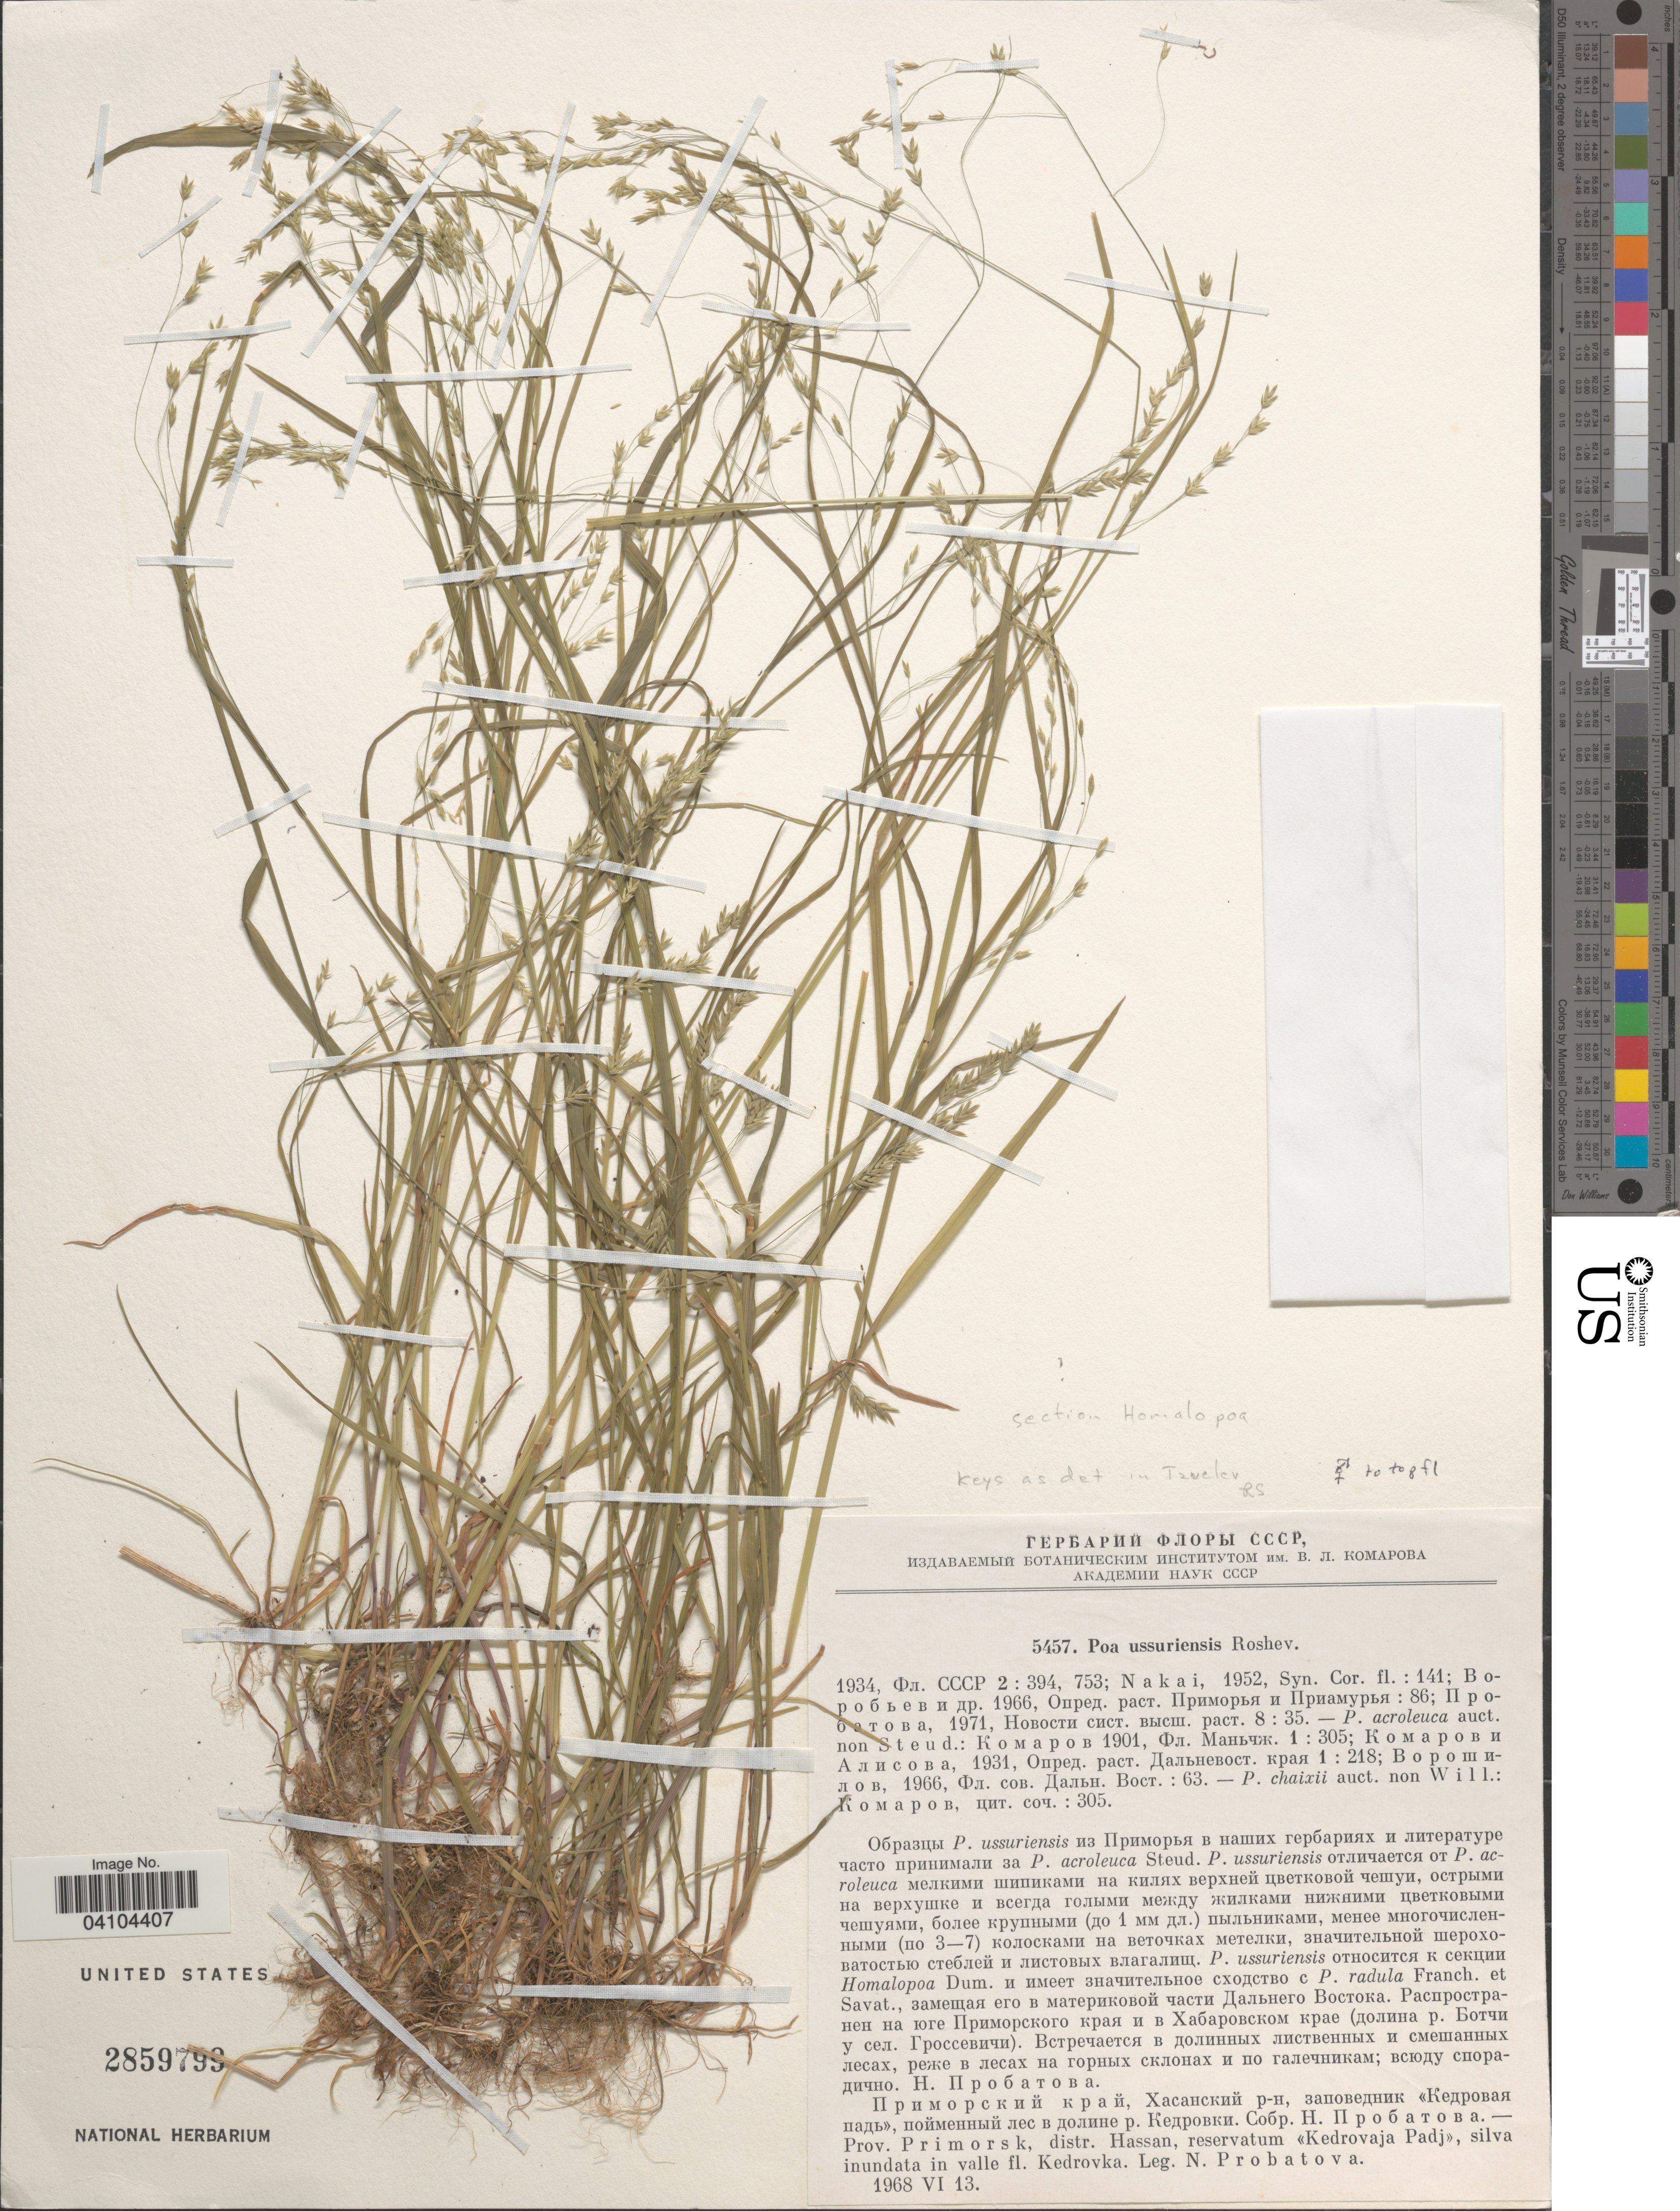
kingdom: Plantae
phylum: Tracheophyta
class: Liliopsida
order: Poales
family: Poaceae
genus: Poa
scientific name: Poa ussuriensis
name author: Roshev.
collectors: N. S. Probatova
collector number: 5457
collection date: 1968-06-13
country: Russian Federation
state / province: Primorsky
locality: Distr. Hassan, reservatum «Kedrovaja Padj», silva inundata in valle fl. Kedrovka.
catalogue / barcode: US 2859799